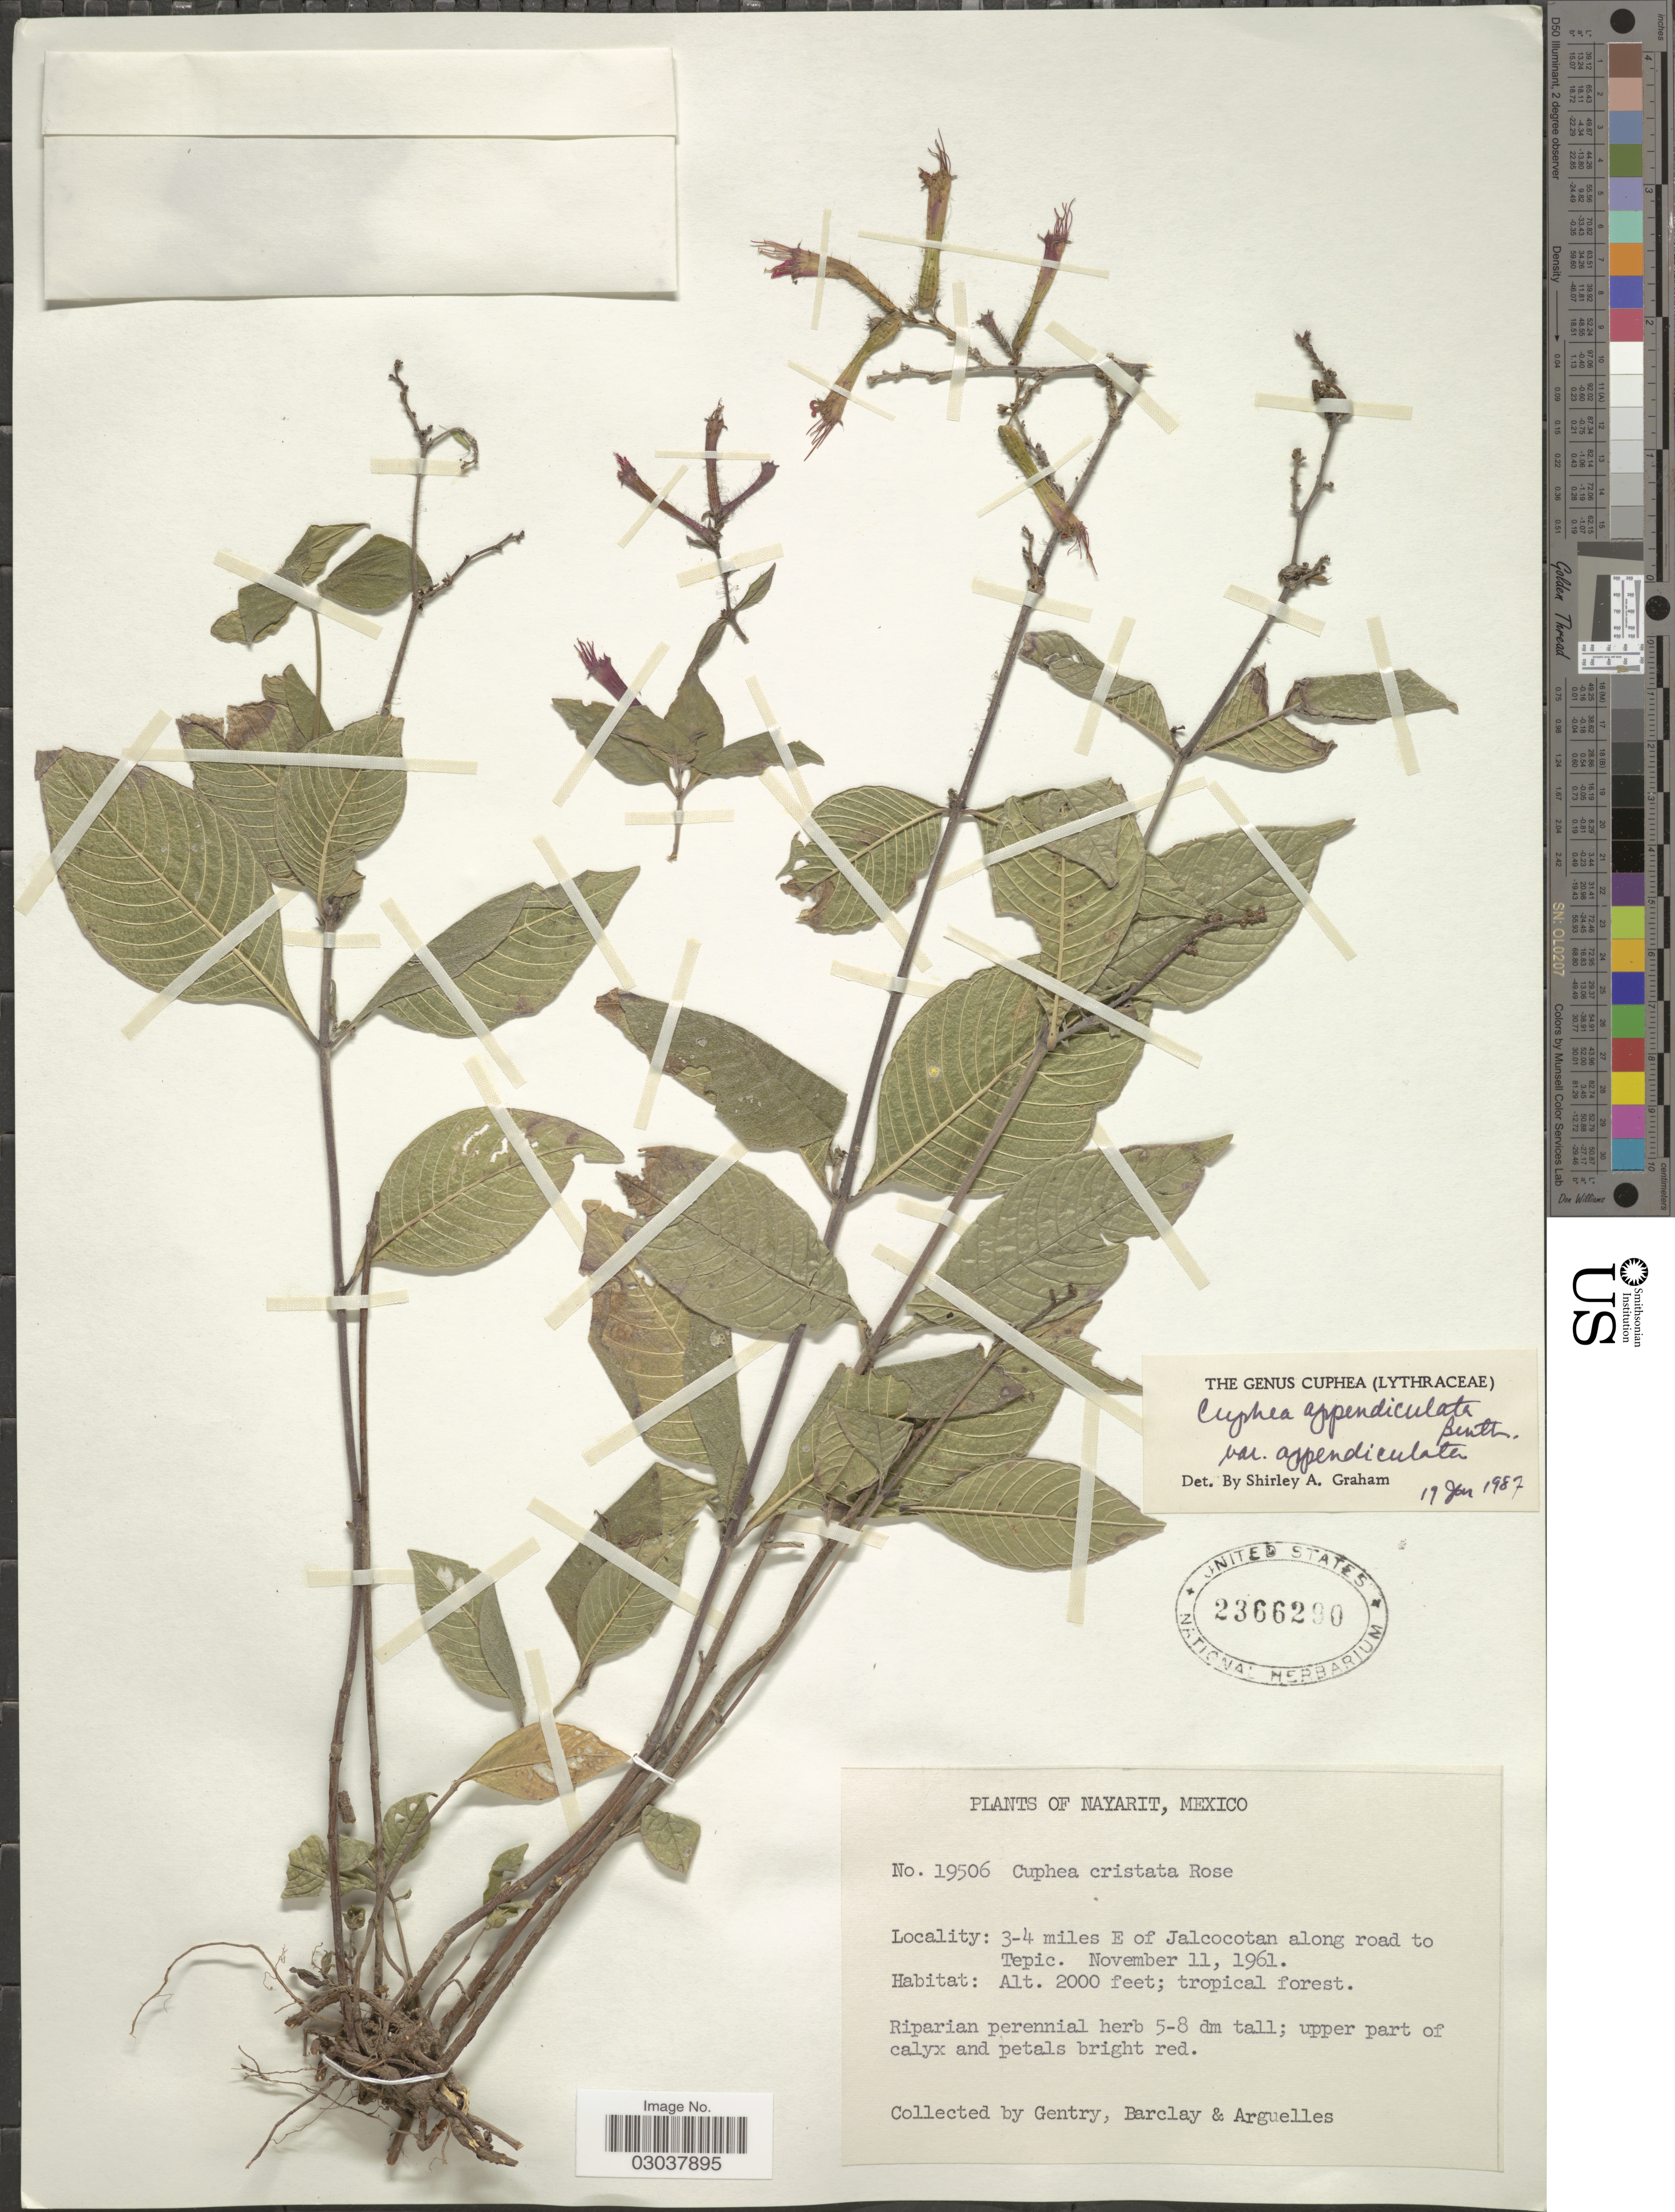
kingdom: Plantae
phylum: Tracheophyta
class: Magnoliopsida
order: Myrtales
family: Lythraceae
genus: Cuphea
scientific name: Cuphea appendiculata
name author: Benth.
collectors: Gentry, --, -- Barclay & Arguelles, --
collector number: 19506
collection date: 1961-11-11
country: Mexico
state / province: Nayarit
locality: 3-4 miles E of Jalcocotan along road to Tepic.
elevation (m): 610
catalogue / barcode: US 2366290